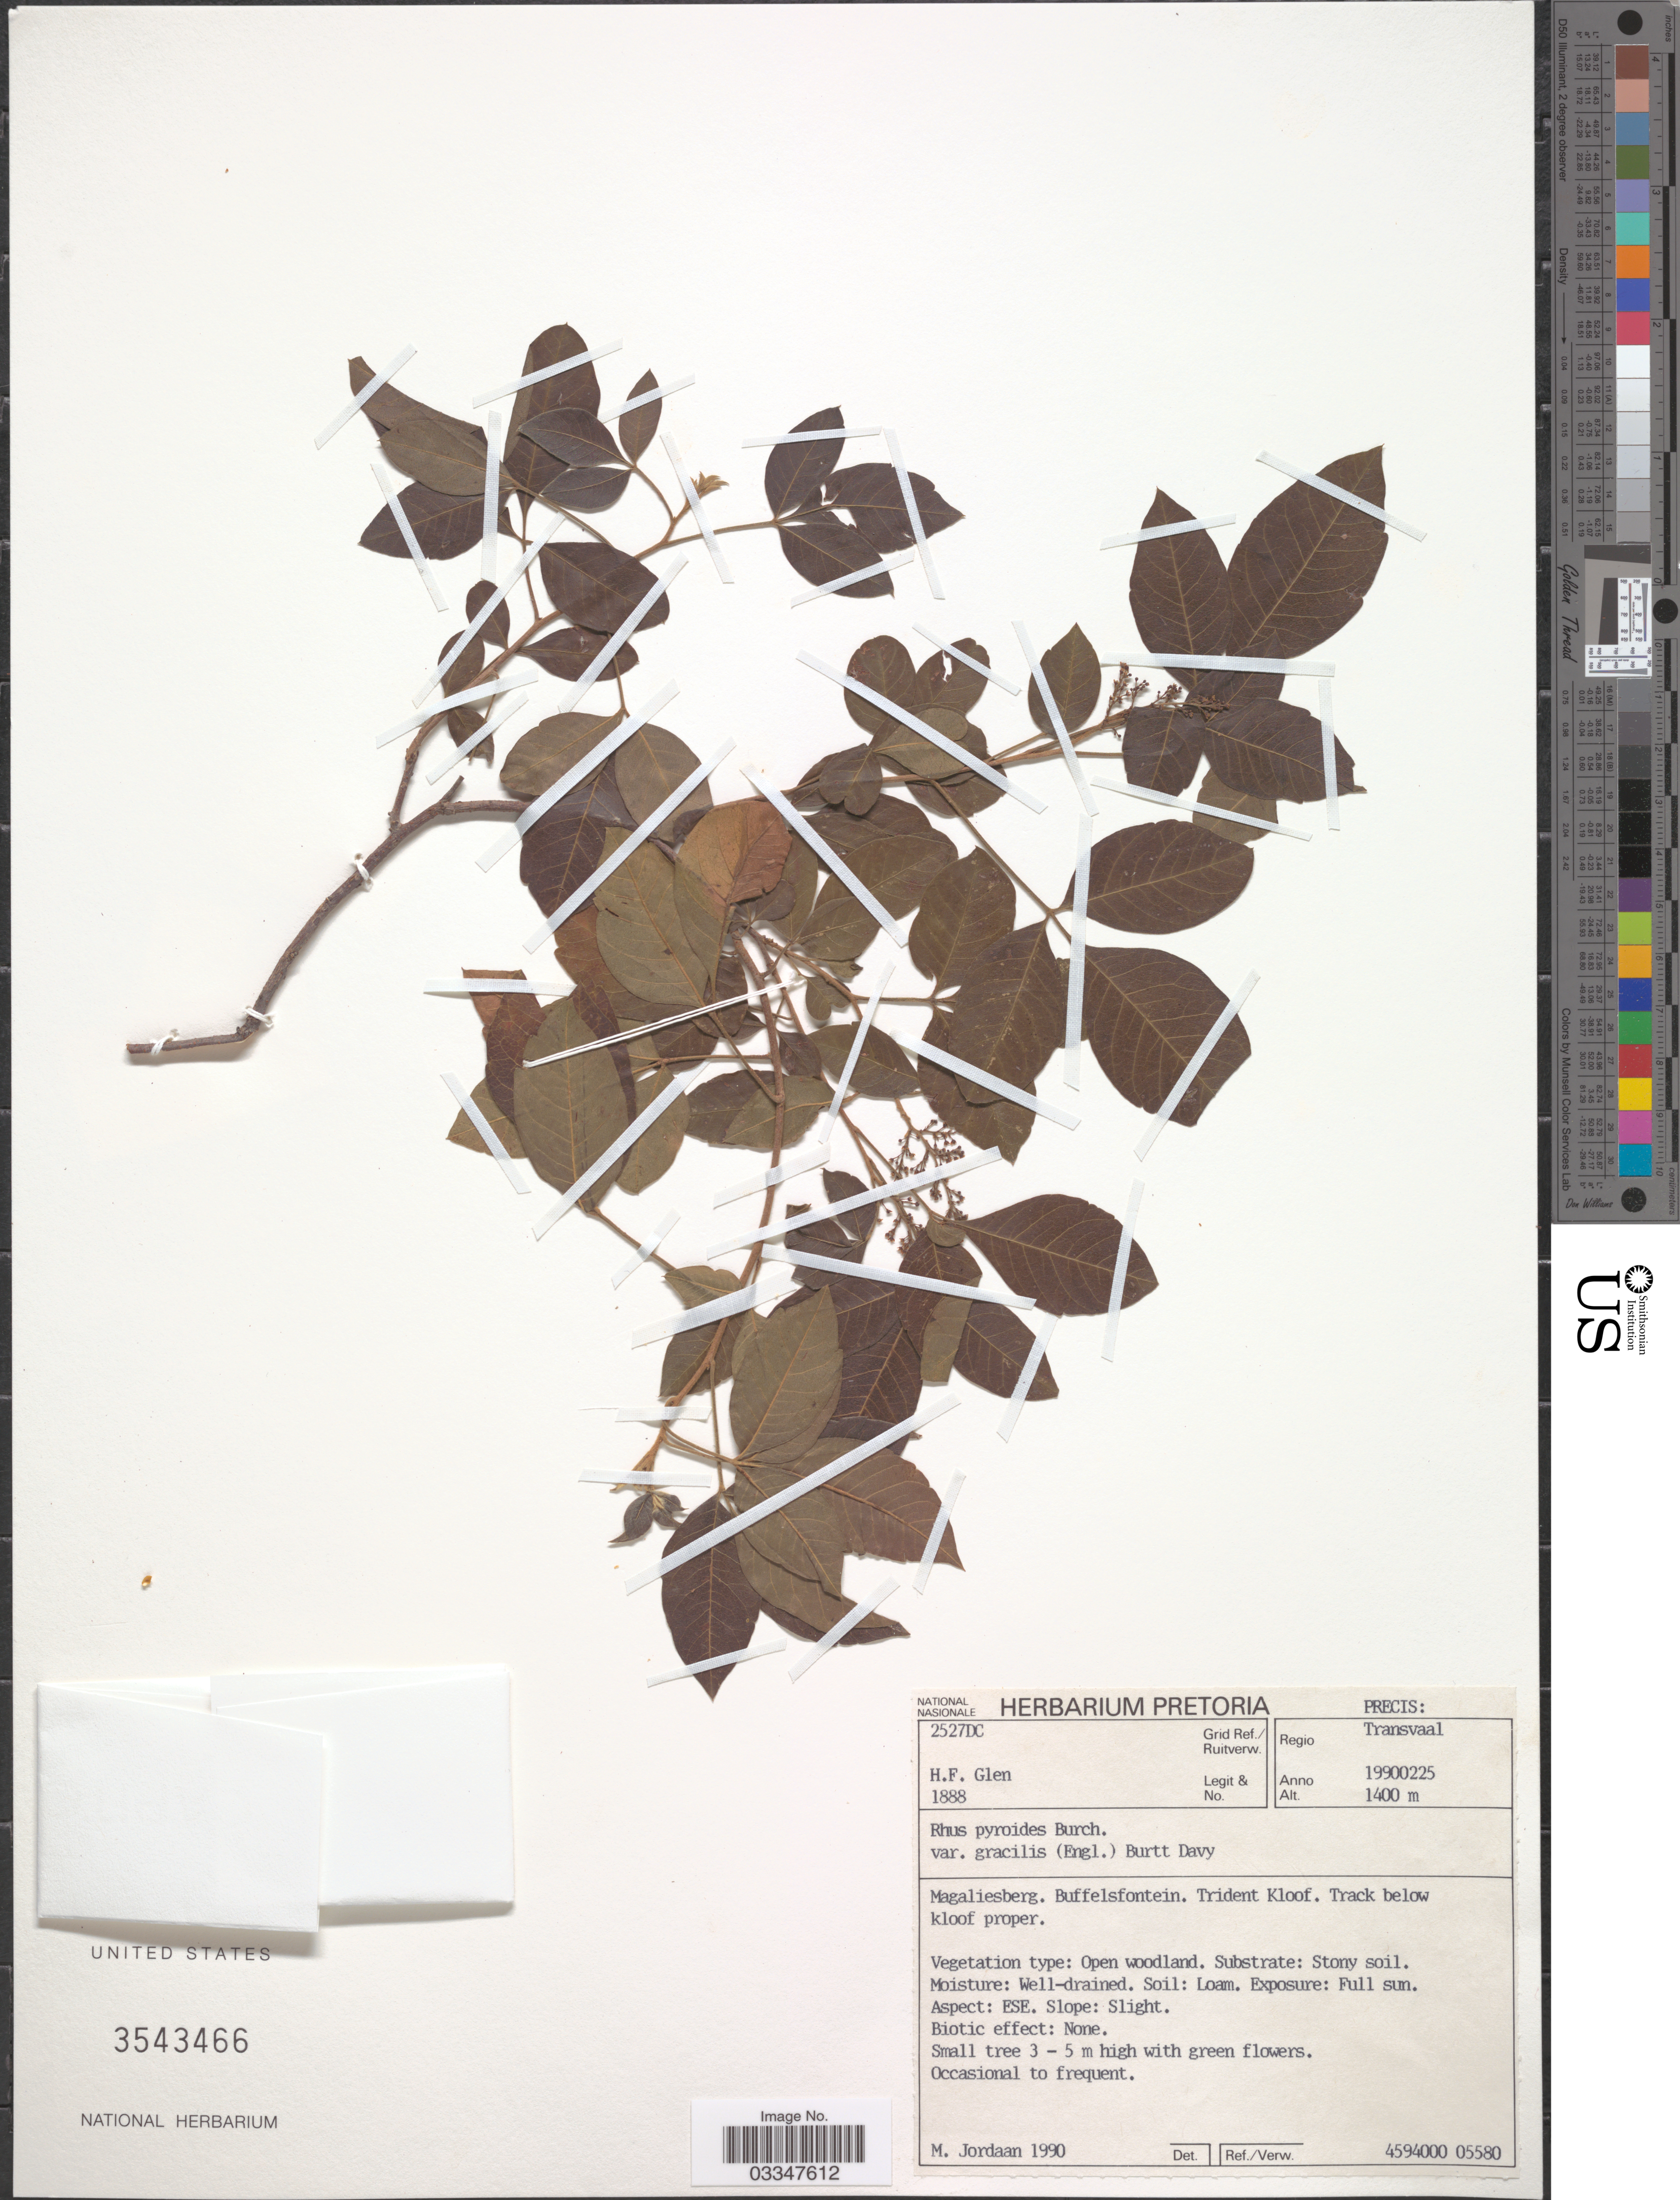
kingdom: Plantae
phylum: Tracheophyta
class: Magnoliopsida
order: Sapindales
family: Anacardiaceae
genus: Rhus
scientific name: Rhus pyroides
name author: Burch.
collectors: H. F. Glen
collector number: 1888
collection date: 1990-02-25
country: South Africa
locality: Regio Transvaal. Grid Ref./ Ruitverw. 2527DC. Magaliesberg. Buffelsfontein. Trident Kloof. Track below kloof proper.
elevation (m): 1400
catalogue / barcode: US 3543466